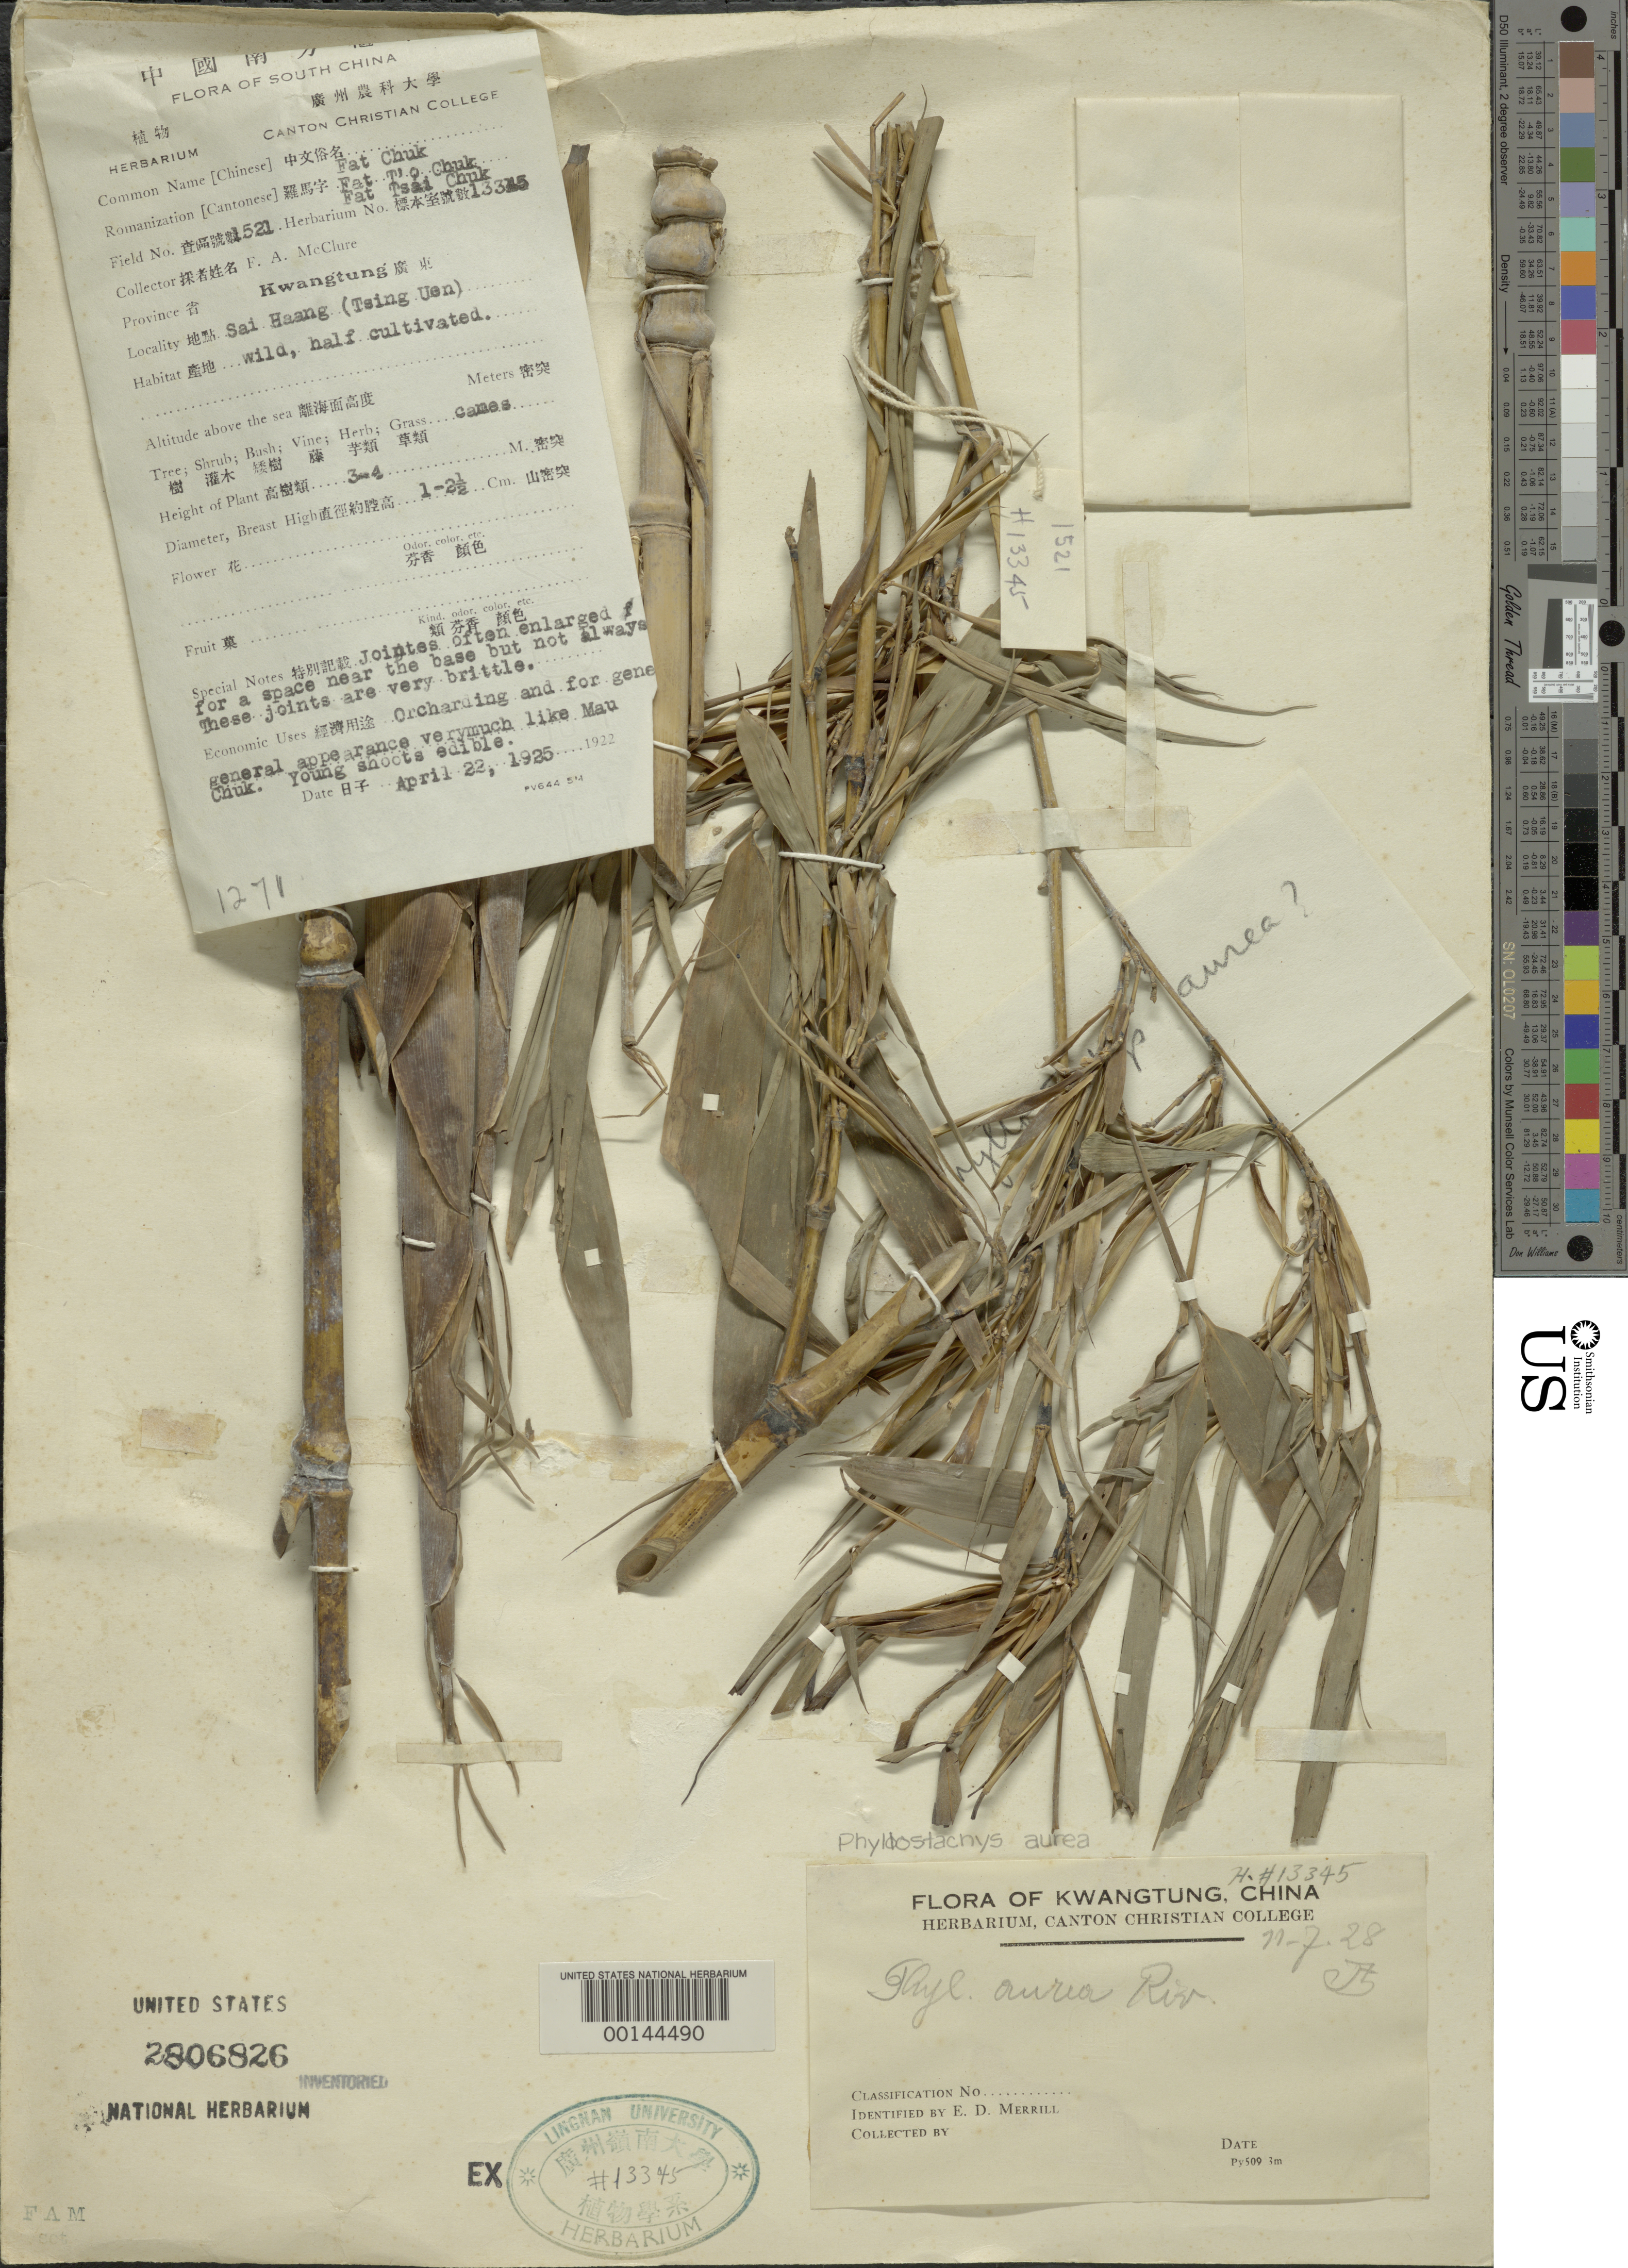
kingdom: Plantae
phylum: Tracheophyta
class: Liliopsida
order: Poales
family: Poaceae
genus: Phyllostachys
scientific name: Phyllostachys aurea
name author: Rivière & C. Rivière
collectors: F. A. McClure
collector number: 1521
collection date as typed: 22 Apr 1925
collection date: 1925-04-22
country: China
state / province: Guangdong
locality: Sai haang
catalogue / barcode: US 2806826